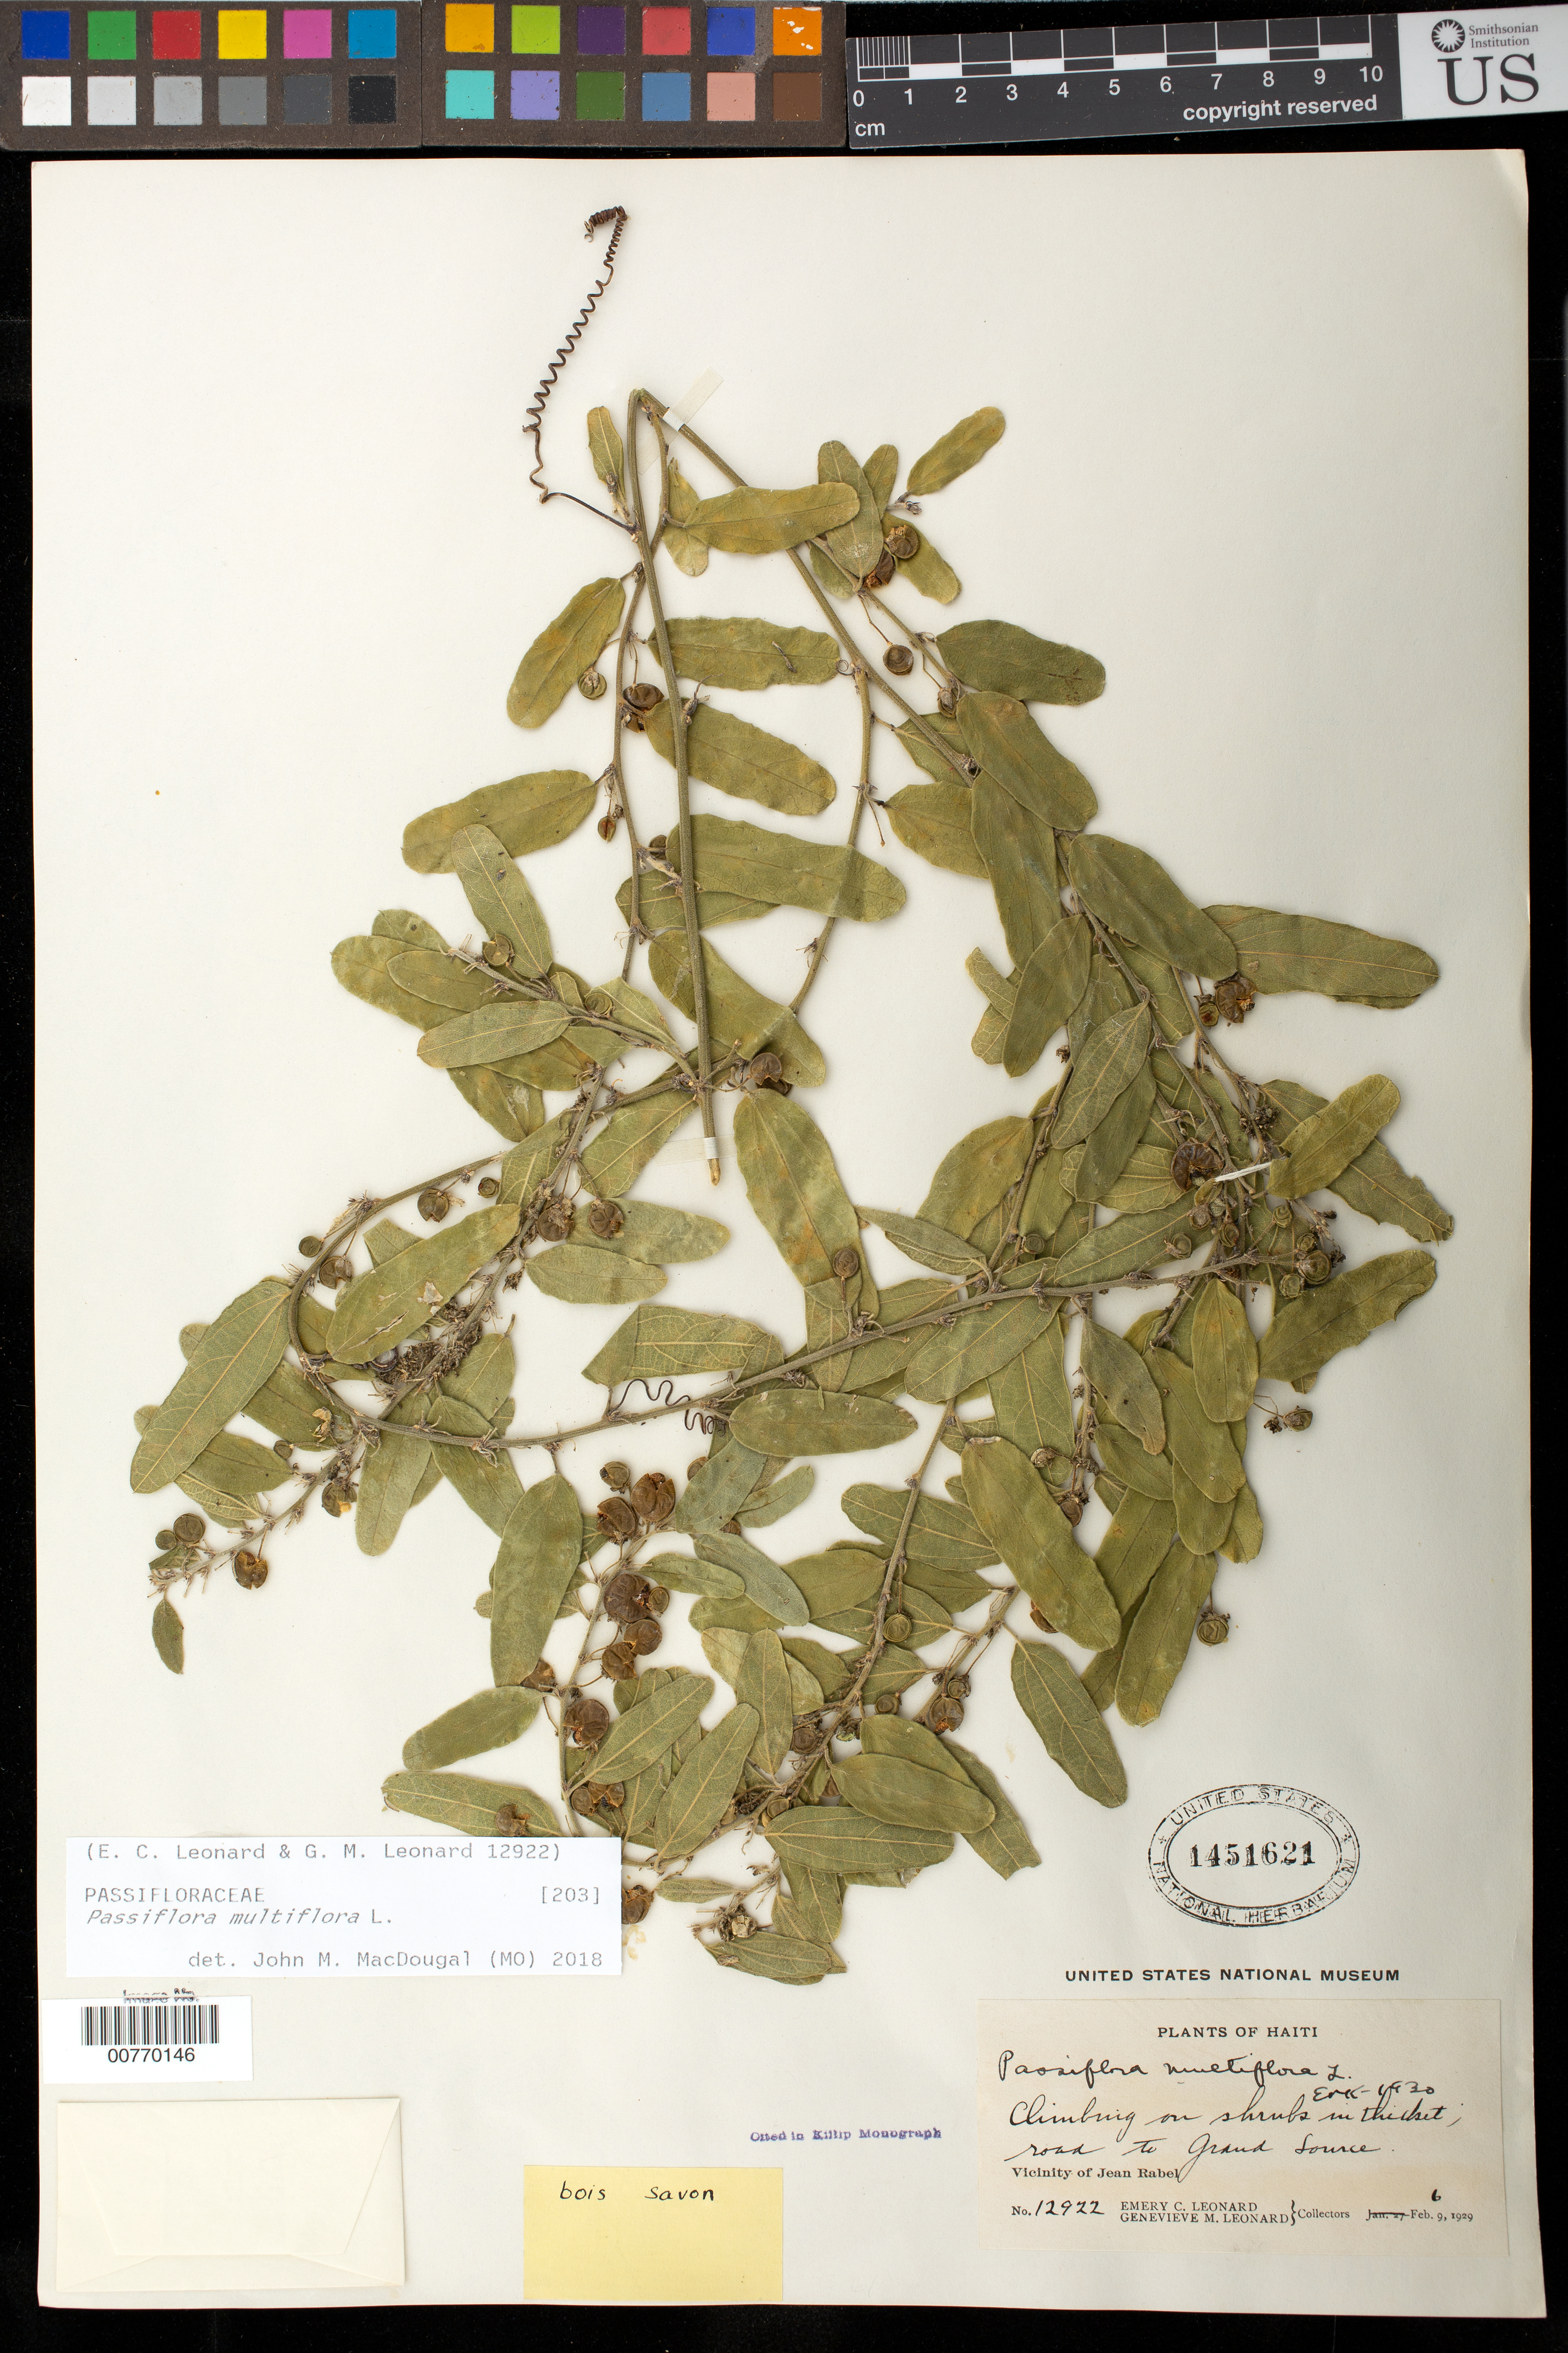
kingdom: Plantae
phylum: Tracheophyta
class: Magnoliopsida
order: Malpighiales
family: Passifloraceae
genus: Passiflora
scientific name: Passiflora multiflora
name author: L.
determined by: Killip, Ellsworth P.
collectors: E. C. Leonard & G. M. Leonard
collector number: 12922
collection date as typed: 06 Feb 1929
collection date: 1929-02-06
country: Haiti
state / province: Nord-Óuest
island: Hispaniola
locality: Vicinity of Jean Rabel, road to Grand Source.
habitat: Thicket.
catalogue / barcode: US 1451621